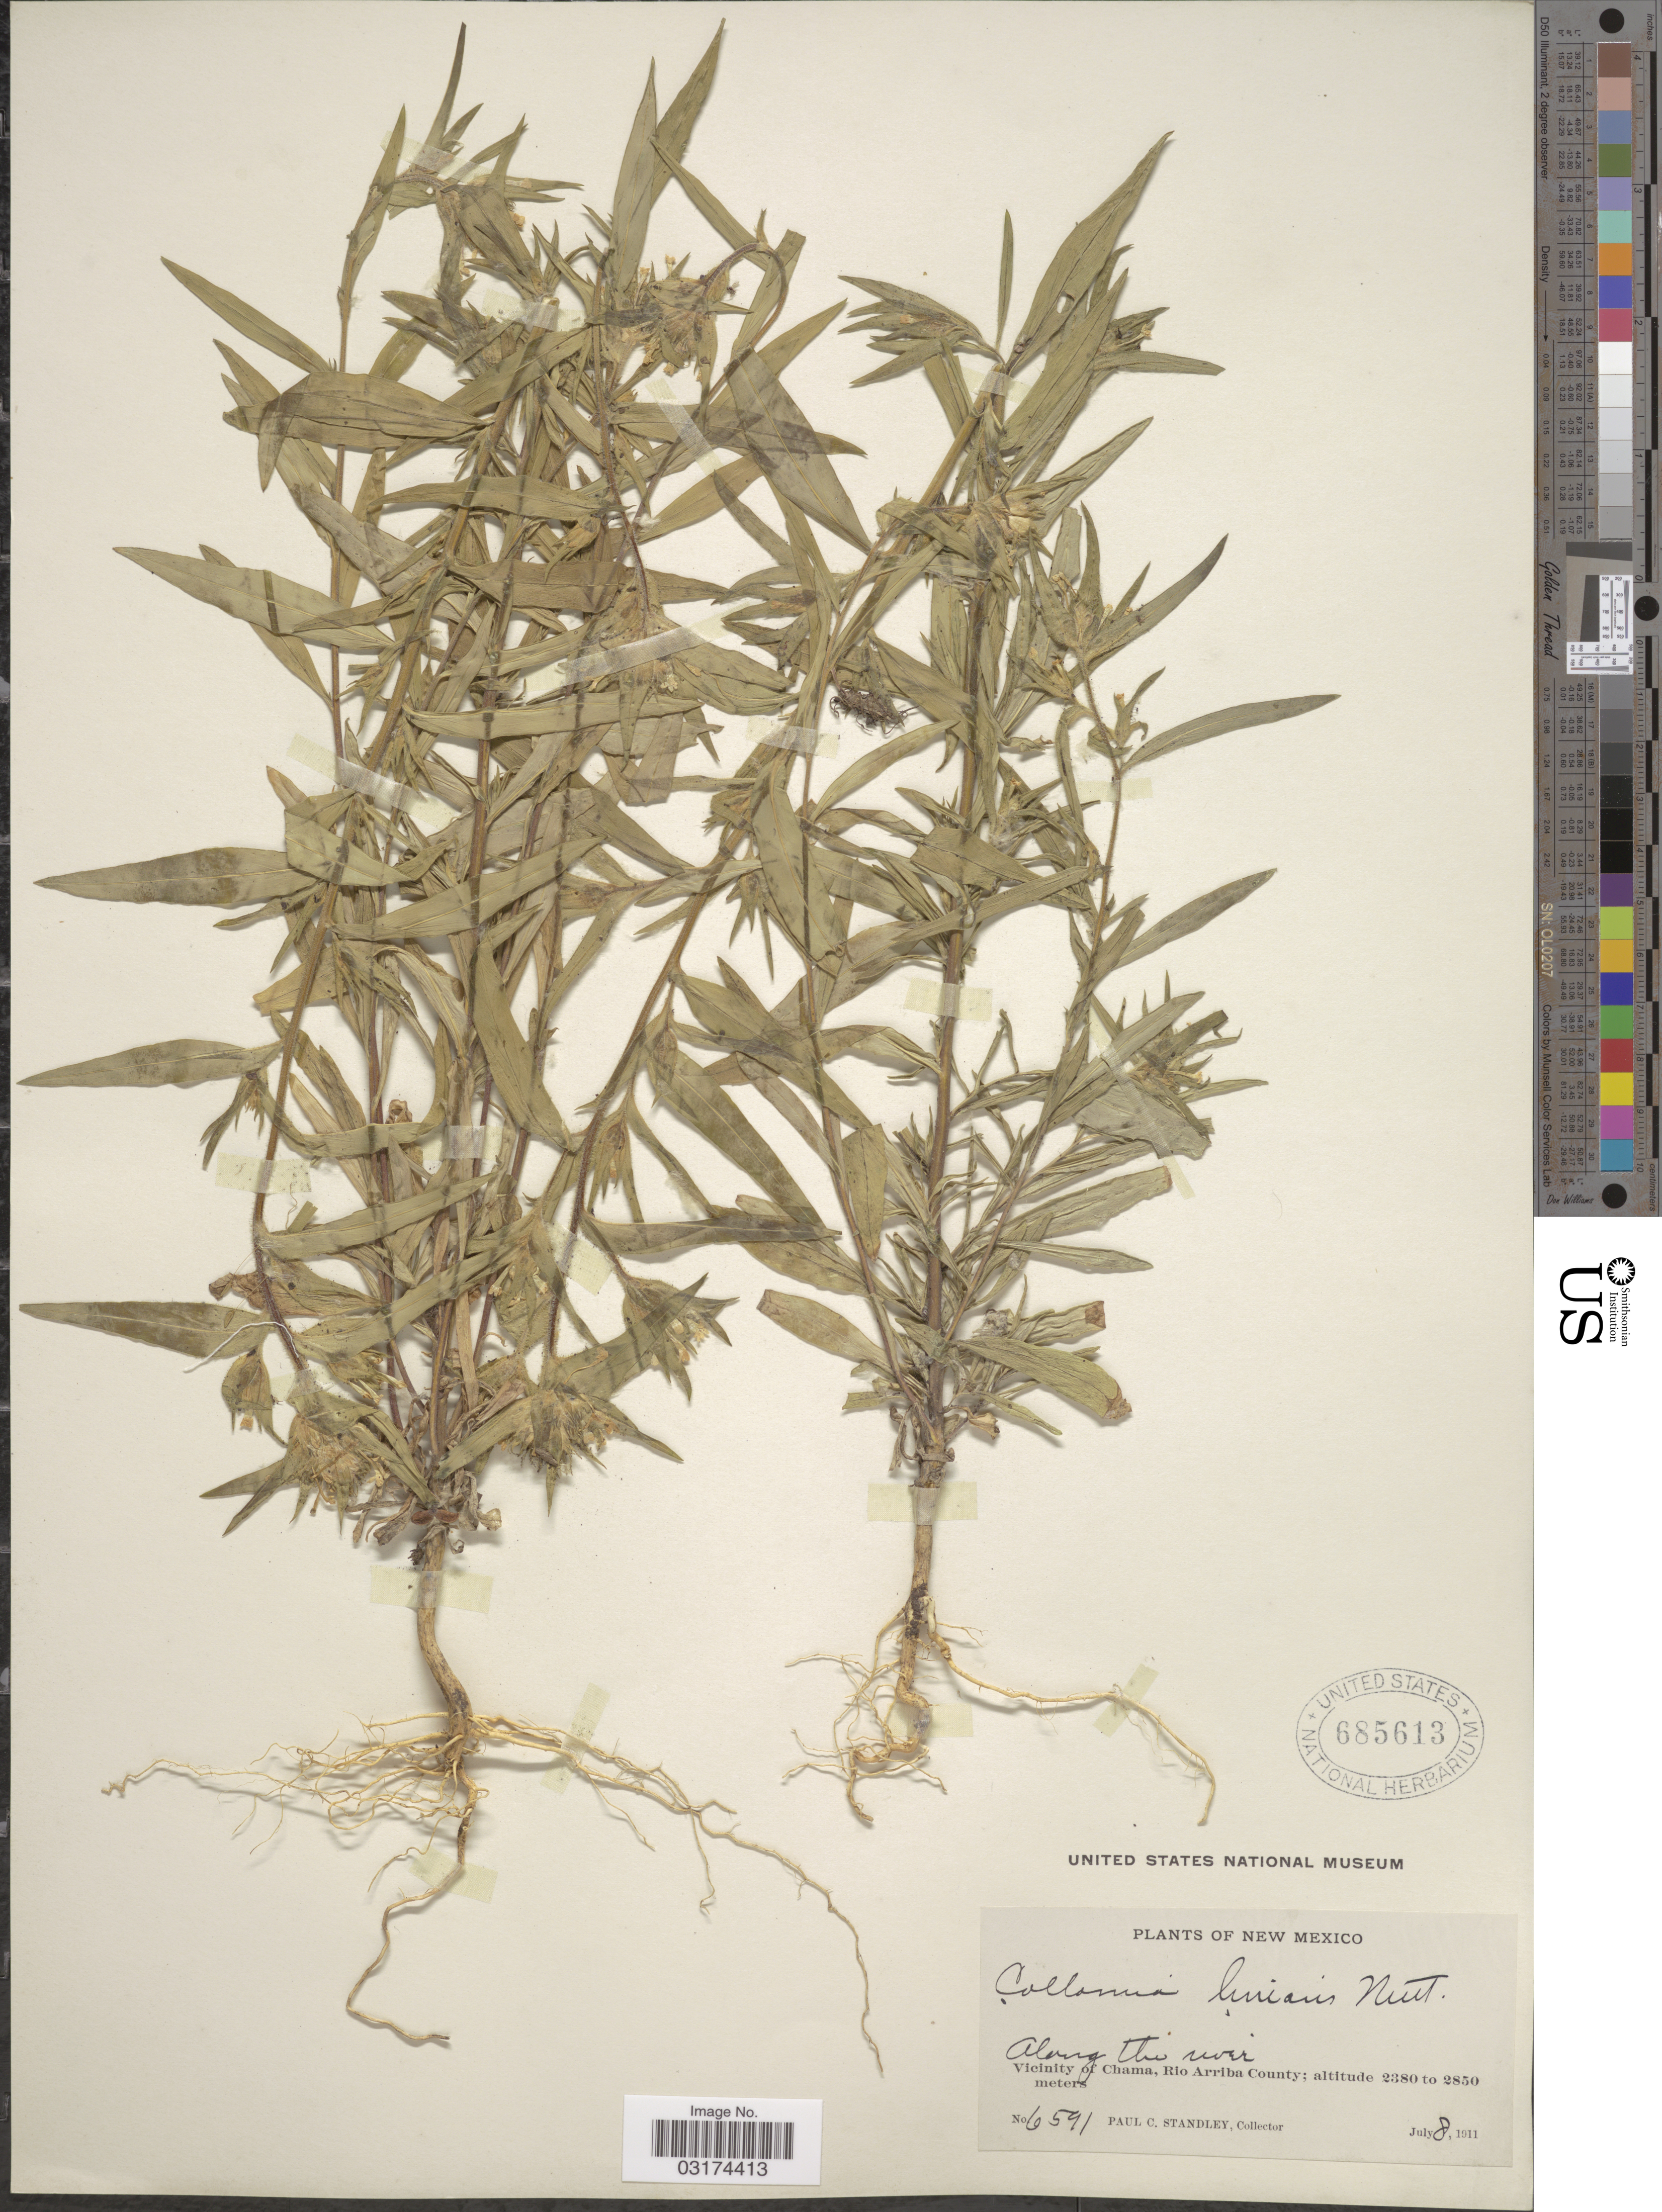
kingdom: Plantae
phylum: Tracheophyta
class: Magnoliopsida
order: Ericales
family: Polemoniaceae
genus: Collomia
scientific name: Collomia linearis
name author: Nutt.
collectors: P. C. Standley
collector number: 6591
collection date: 1911-07-08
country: United States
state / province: New Mexico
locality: Along the river. Vicinity of Chama, Rio Arriba County.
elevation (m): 2380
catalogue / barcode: US 685613